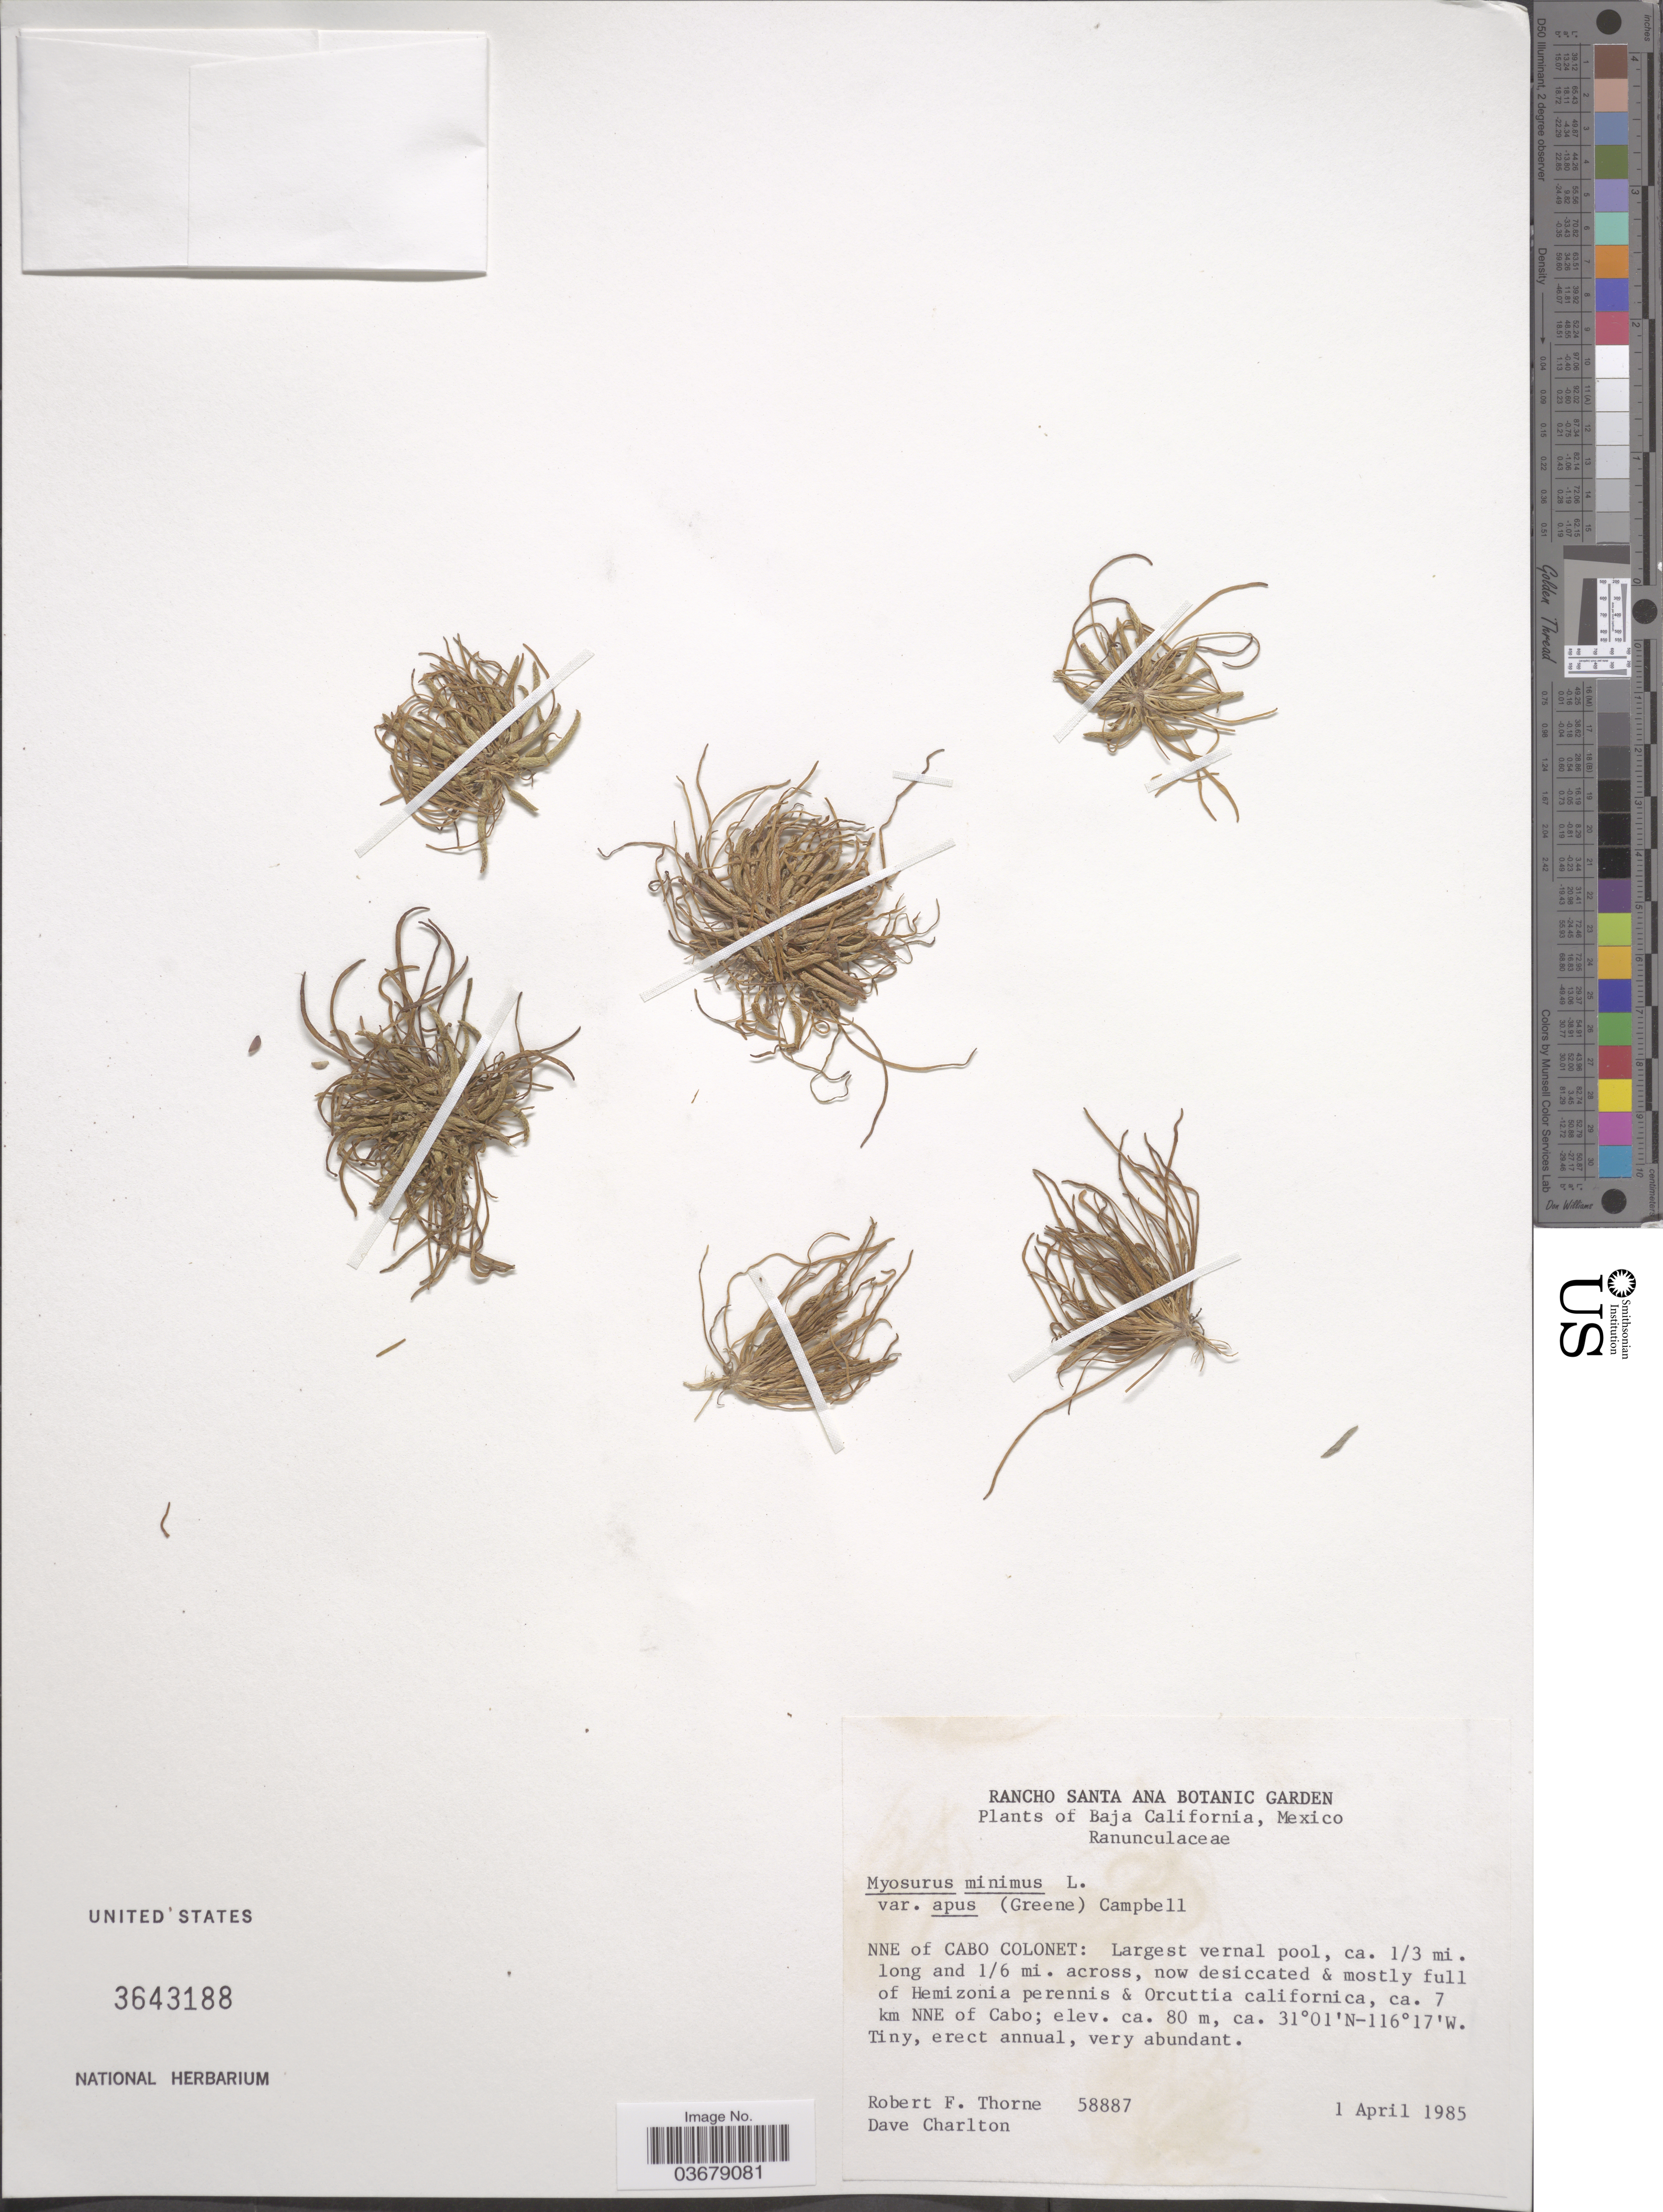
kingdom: Plantae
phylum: Tracheophyta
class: Magnoliopsida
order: Ranunculales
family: Ranunculaceae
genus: Myosurus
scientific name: Myosurus minimus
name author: L.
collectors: R. F. Thorne & D. Charlton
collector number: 58887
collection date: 1985-04-01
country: Mexico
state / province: Baja California Norte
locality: Var. apus (Greene) Campbell. NNE of Cabo Colonet: Largest vernal pool, ca. 1/3 mi. long and 1/6 mi. across.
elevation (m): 80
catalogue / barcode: US 3643188